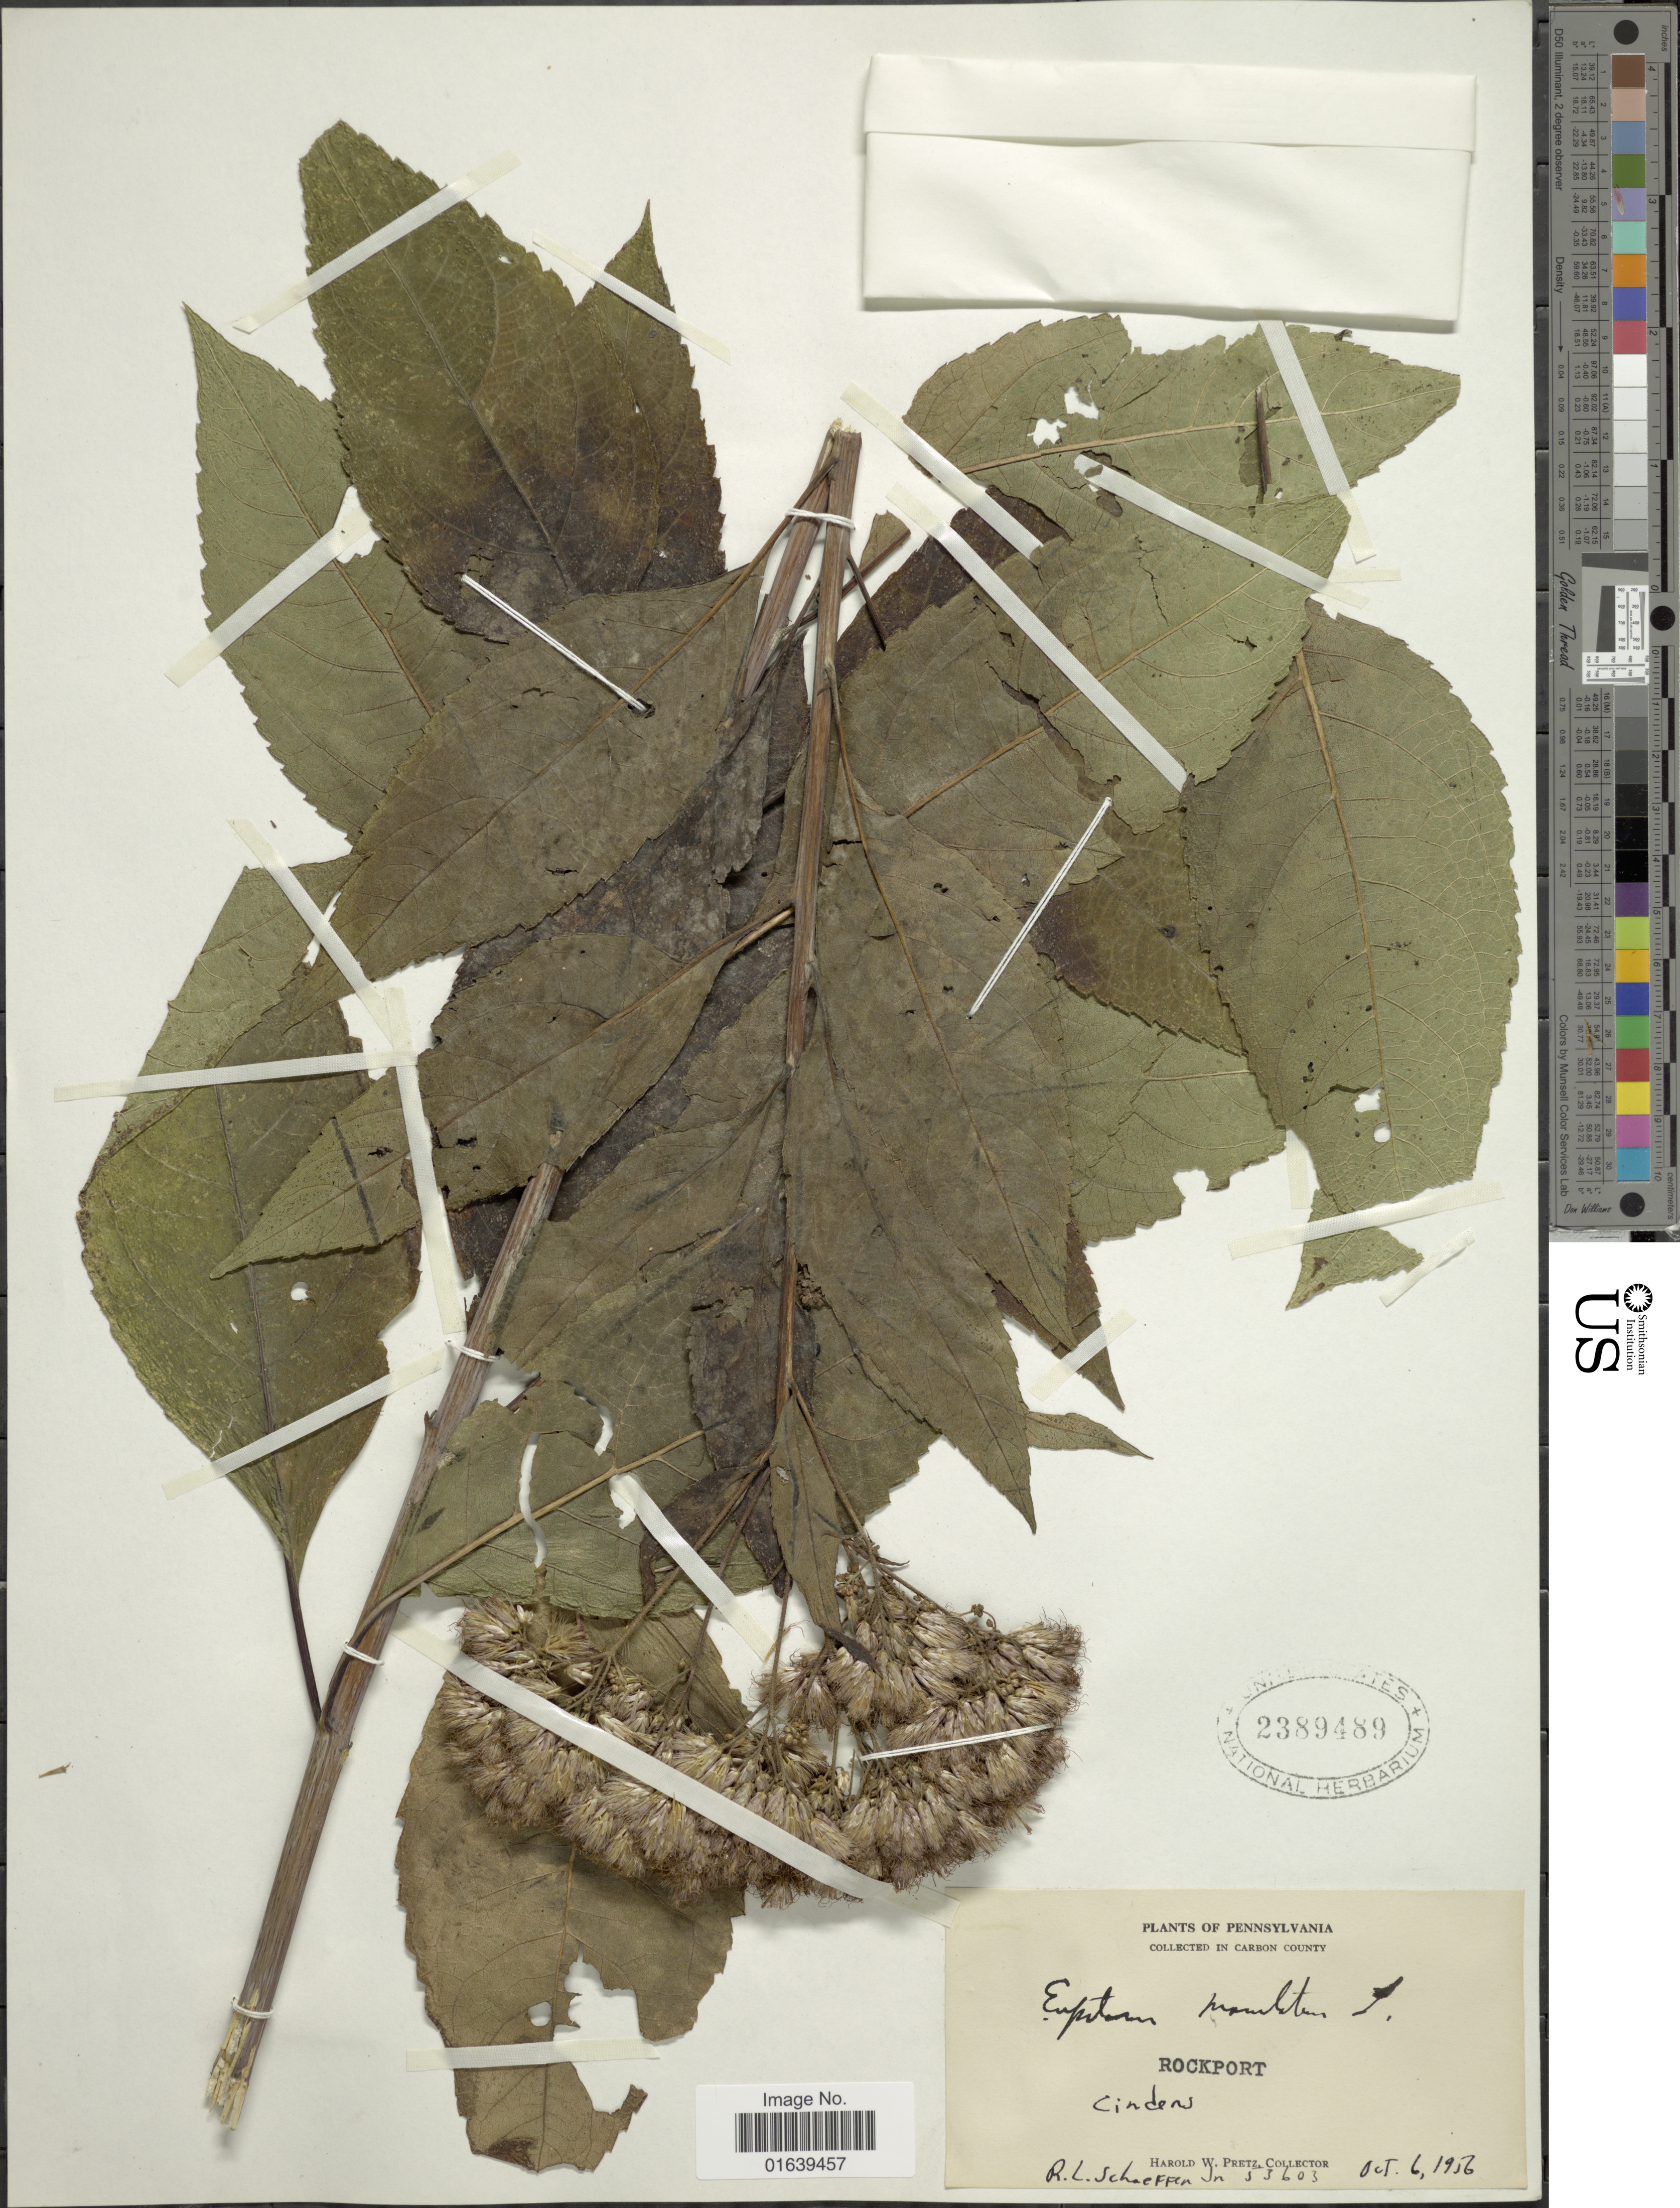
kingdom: Plantae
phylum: Tracheophyta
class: Magnoliopsida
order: Asterales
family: Asteraceae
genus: Eupatorium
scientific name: Eupatorium maculatum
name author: L.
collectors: H. W. Pretz & R. L. Schaeffer Jr.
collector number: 53603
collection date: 1956-10-06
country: United States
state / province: Pennsylvania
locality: Carbon County, Rockport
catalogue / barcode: US 2389489